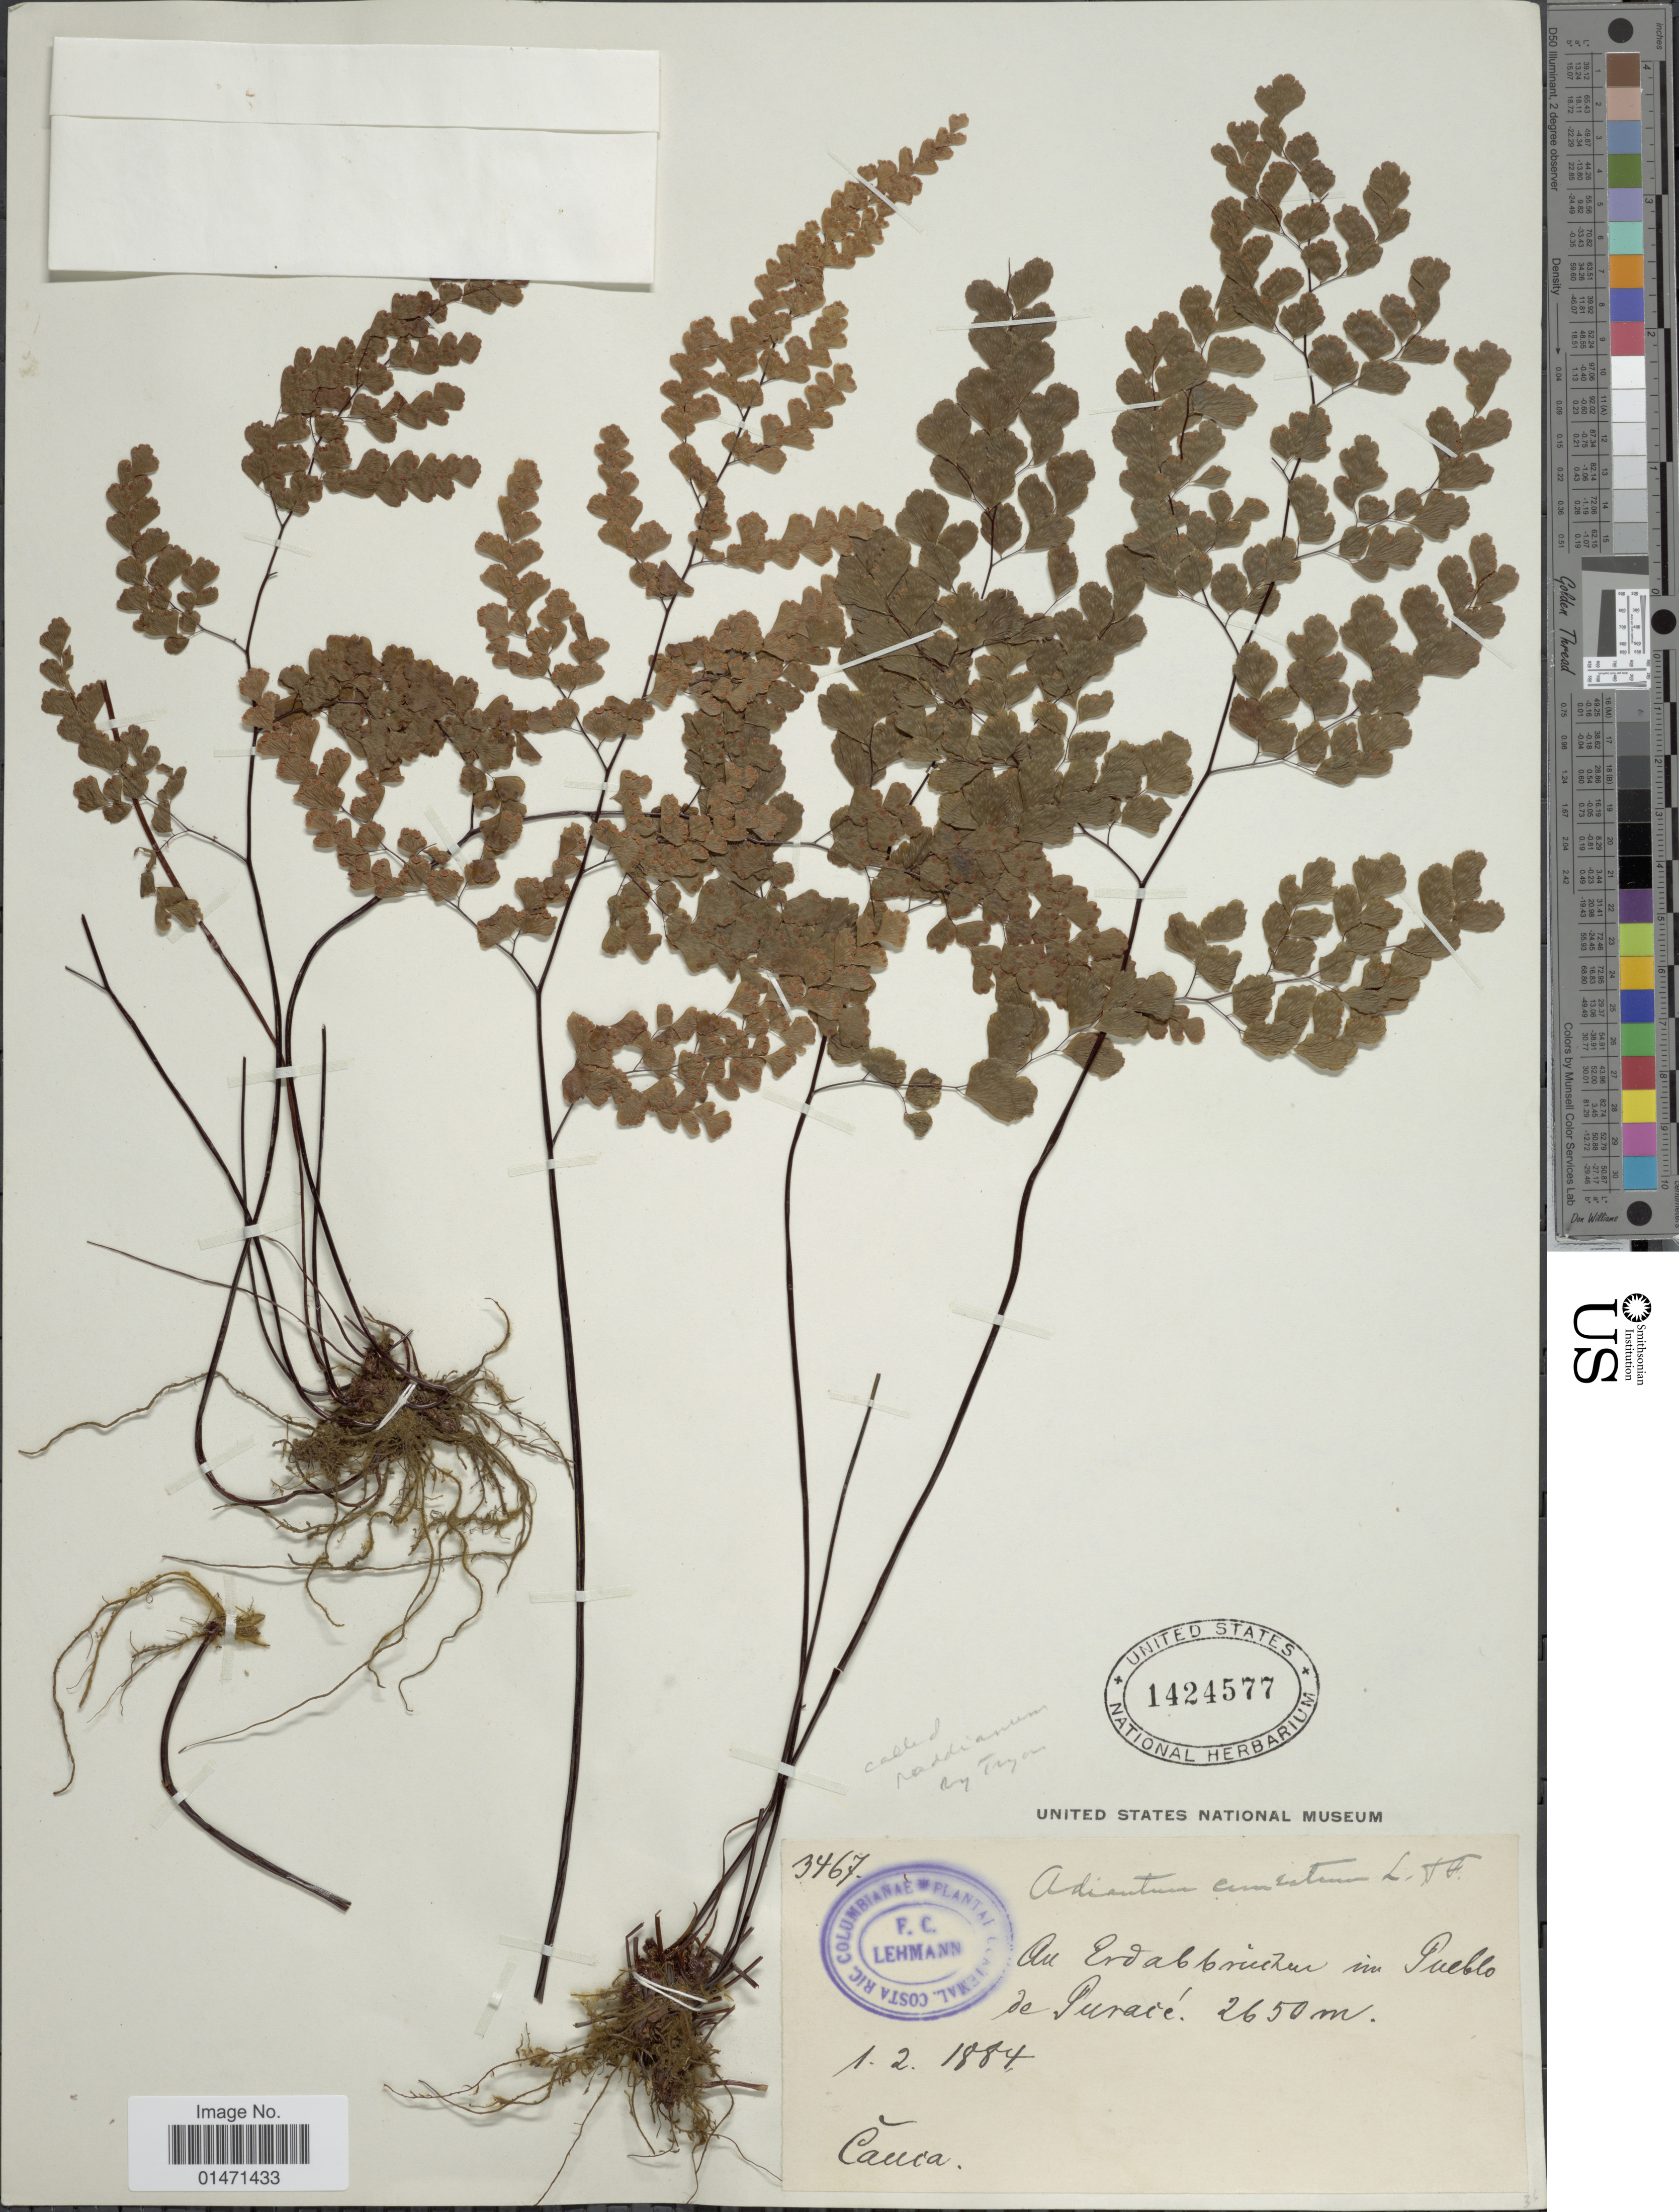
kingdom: Plantae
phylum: Tracheophyta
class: Polypodiopsida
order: Polypodiales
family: Pteridaceae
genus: Adiantum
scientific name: Adiantum raddianum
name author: C. Presl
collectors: F. C. Lehmann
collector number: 3467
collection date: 1884-02-01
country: Colombia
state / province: Cauca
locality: Pueblo de Puracé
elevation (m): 2650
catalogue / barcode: US 1424577